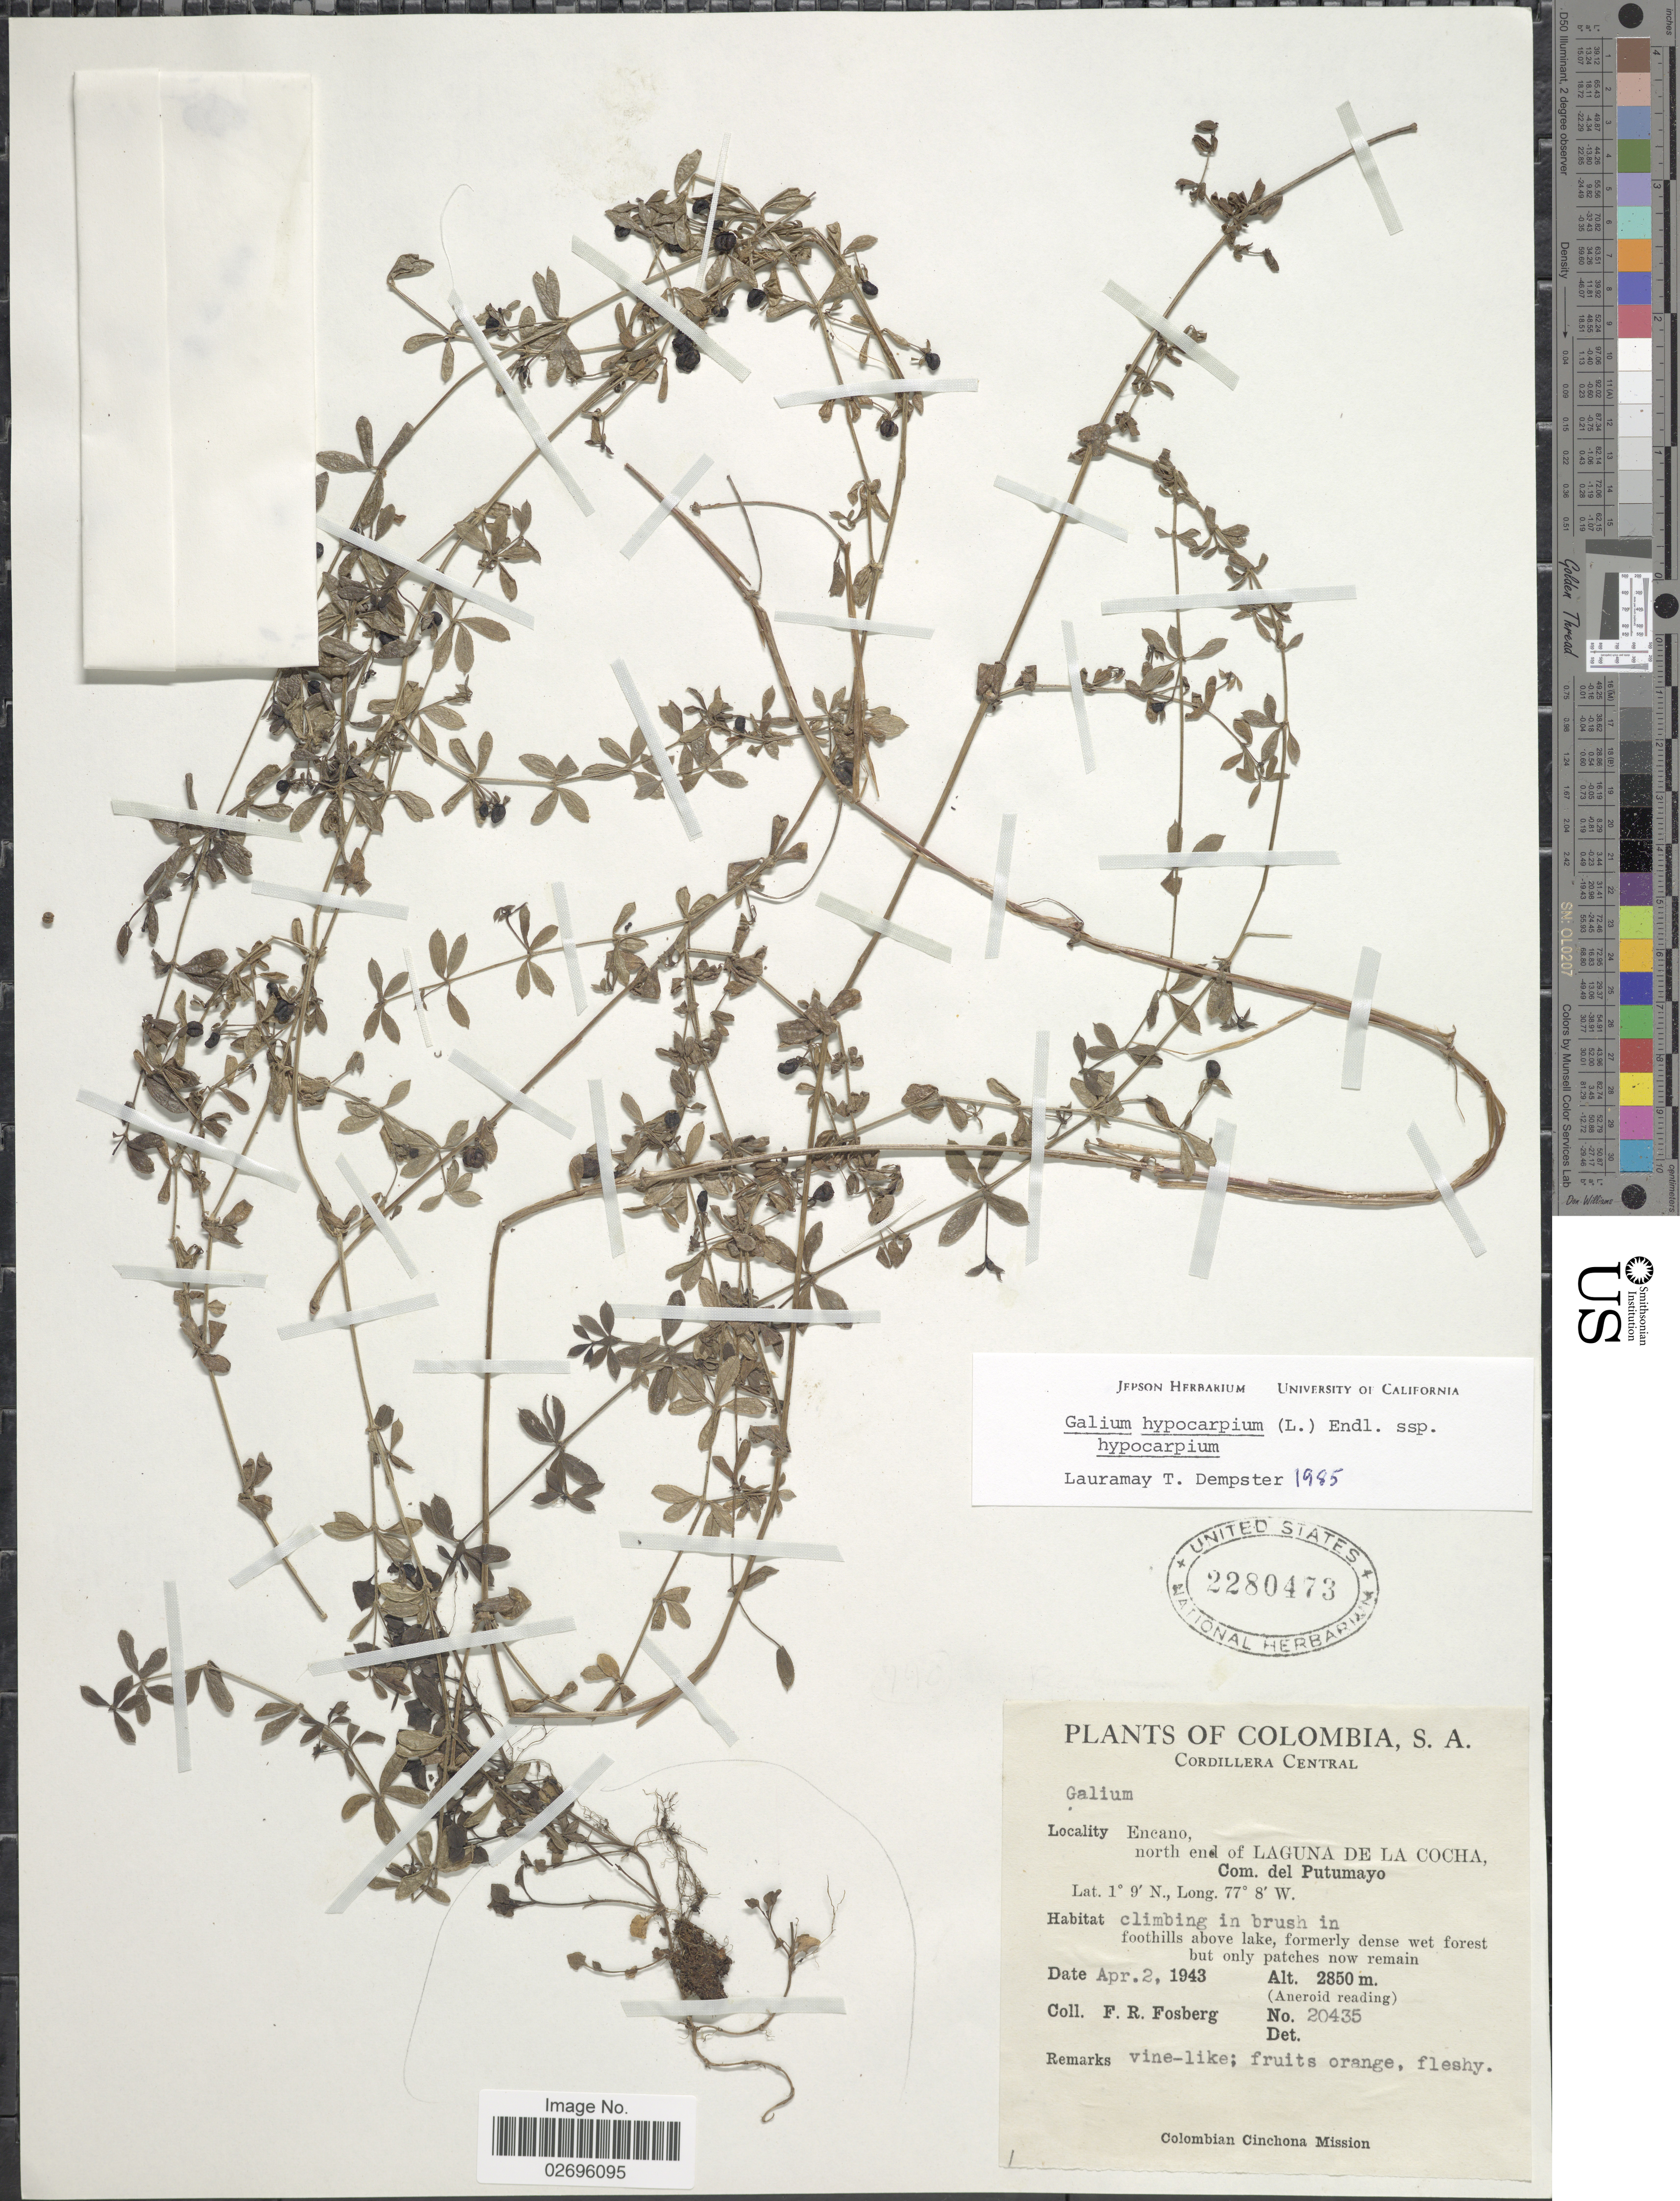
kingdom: Plantae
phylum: Tracheophyta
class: Magnoliopsida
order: Gentianales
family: Rubiaceae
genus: Galium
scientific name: Galium hypocarpium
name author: (L.) Endl. ex Griseb.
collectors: F. R. Fosberg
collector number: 20435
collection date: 1943-04-02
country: Colombia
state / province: Putumayo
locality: Cordillera Central. Encano, north end of Laguna de la Cocha, Com del Putumayo.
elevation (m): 2850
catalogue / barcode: US 2280473